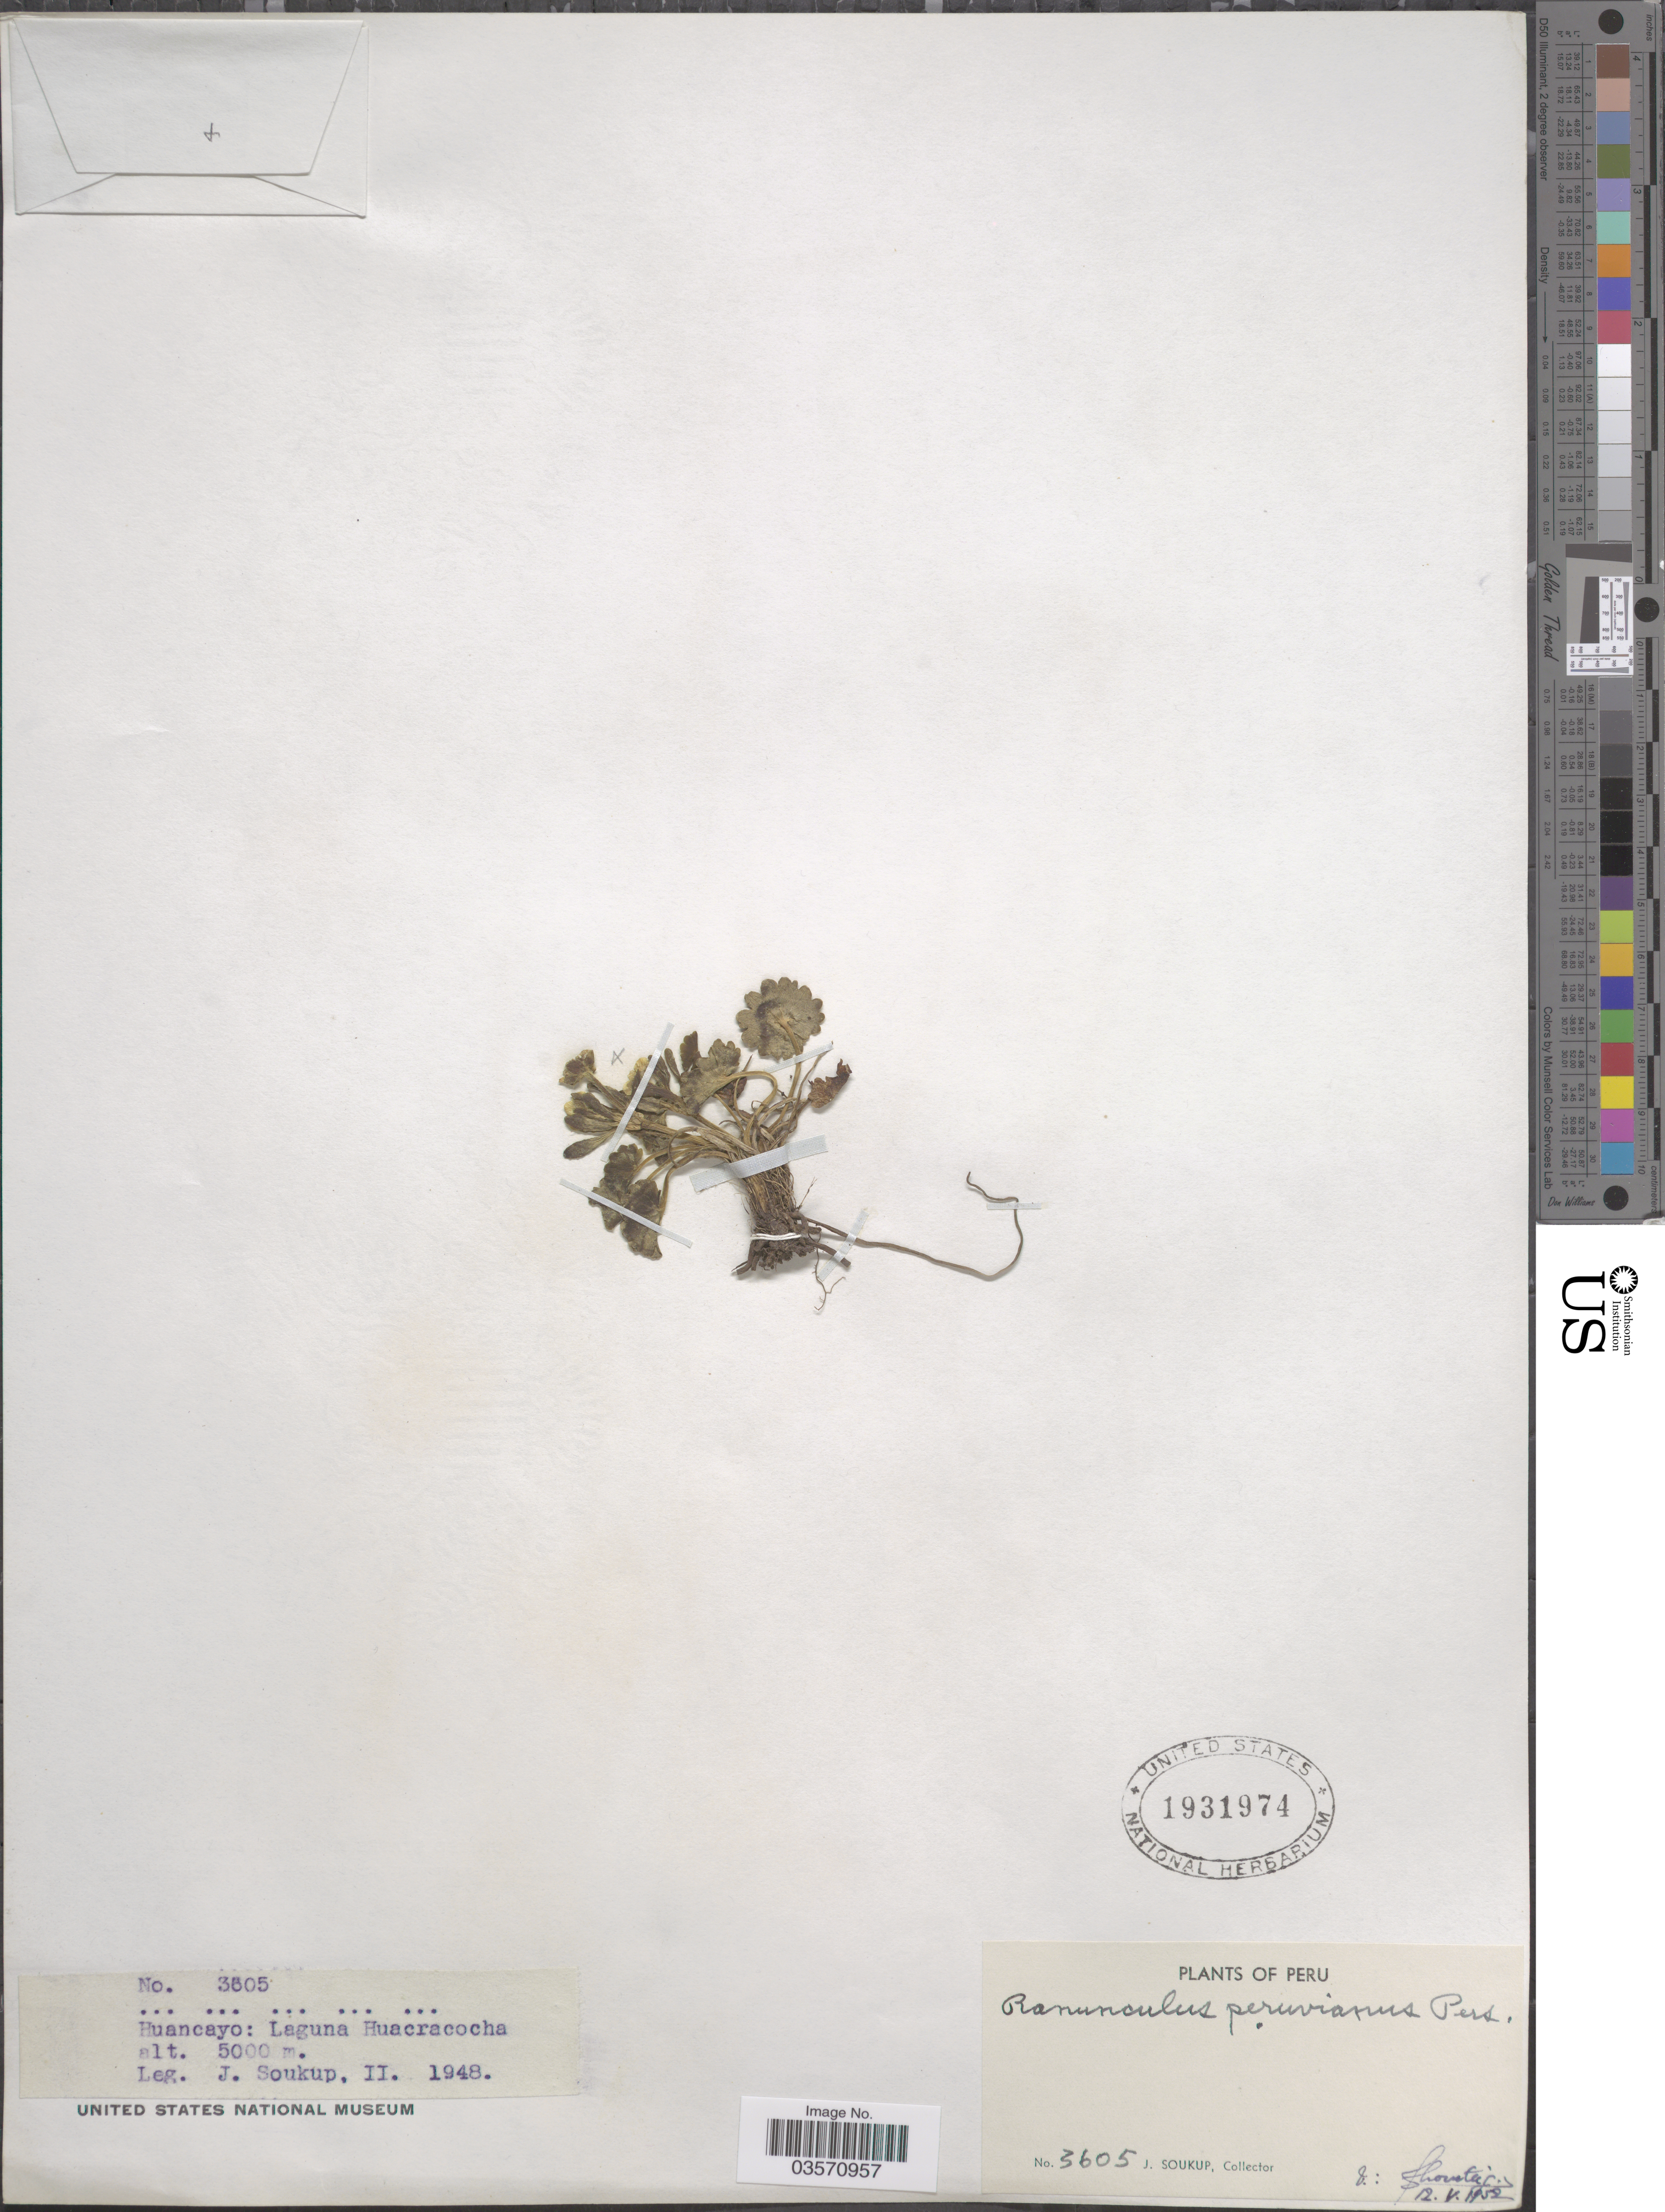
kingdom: Plantae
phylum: Tracheophyta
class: Magnoliopsida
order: Ranunculales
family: Ranunculaceae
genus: Ranunculus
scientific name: Ranunculus peruvianus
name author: Pers.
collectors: J. Soukup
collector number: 3605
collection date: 1948-02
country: Peru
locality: Huancayo: Laguna Huacracocha.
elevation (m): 5000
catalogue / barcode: US 1931974